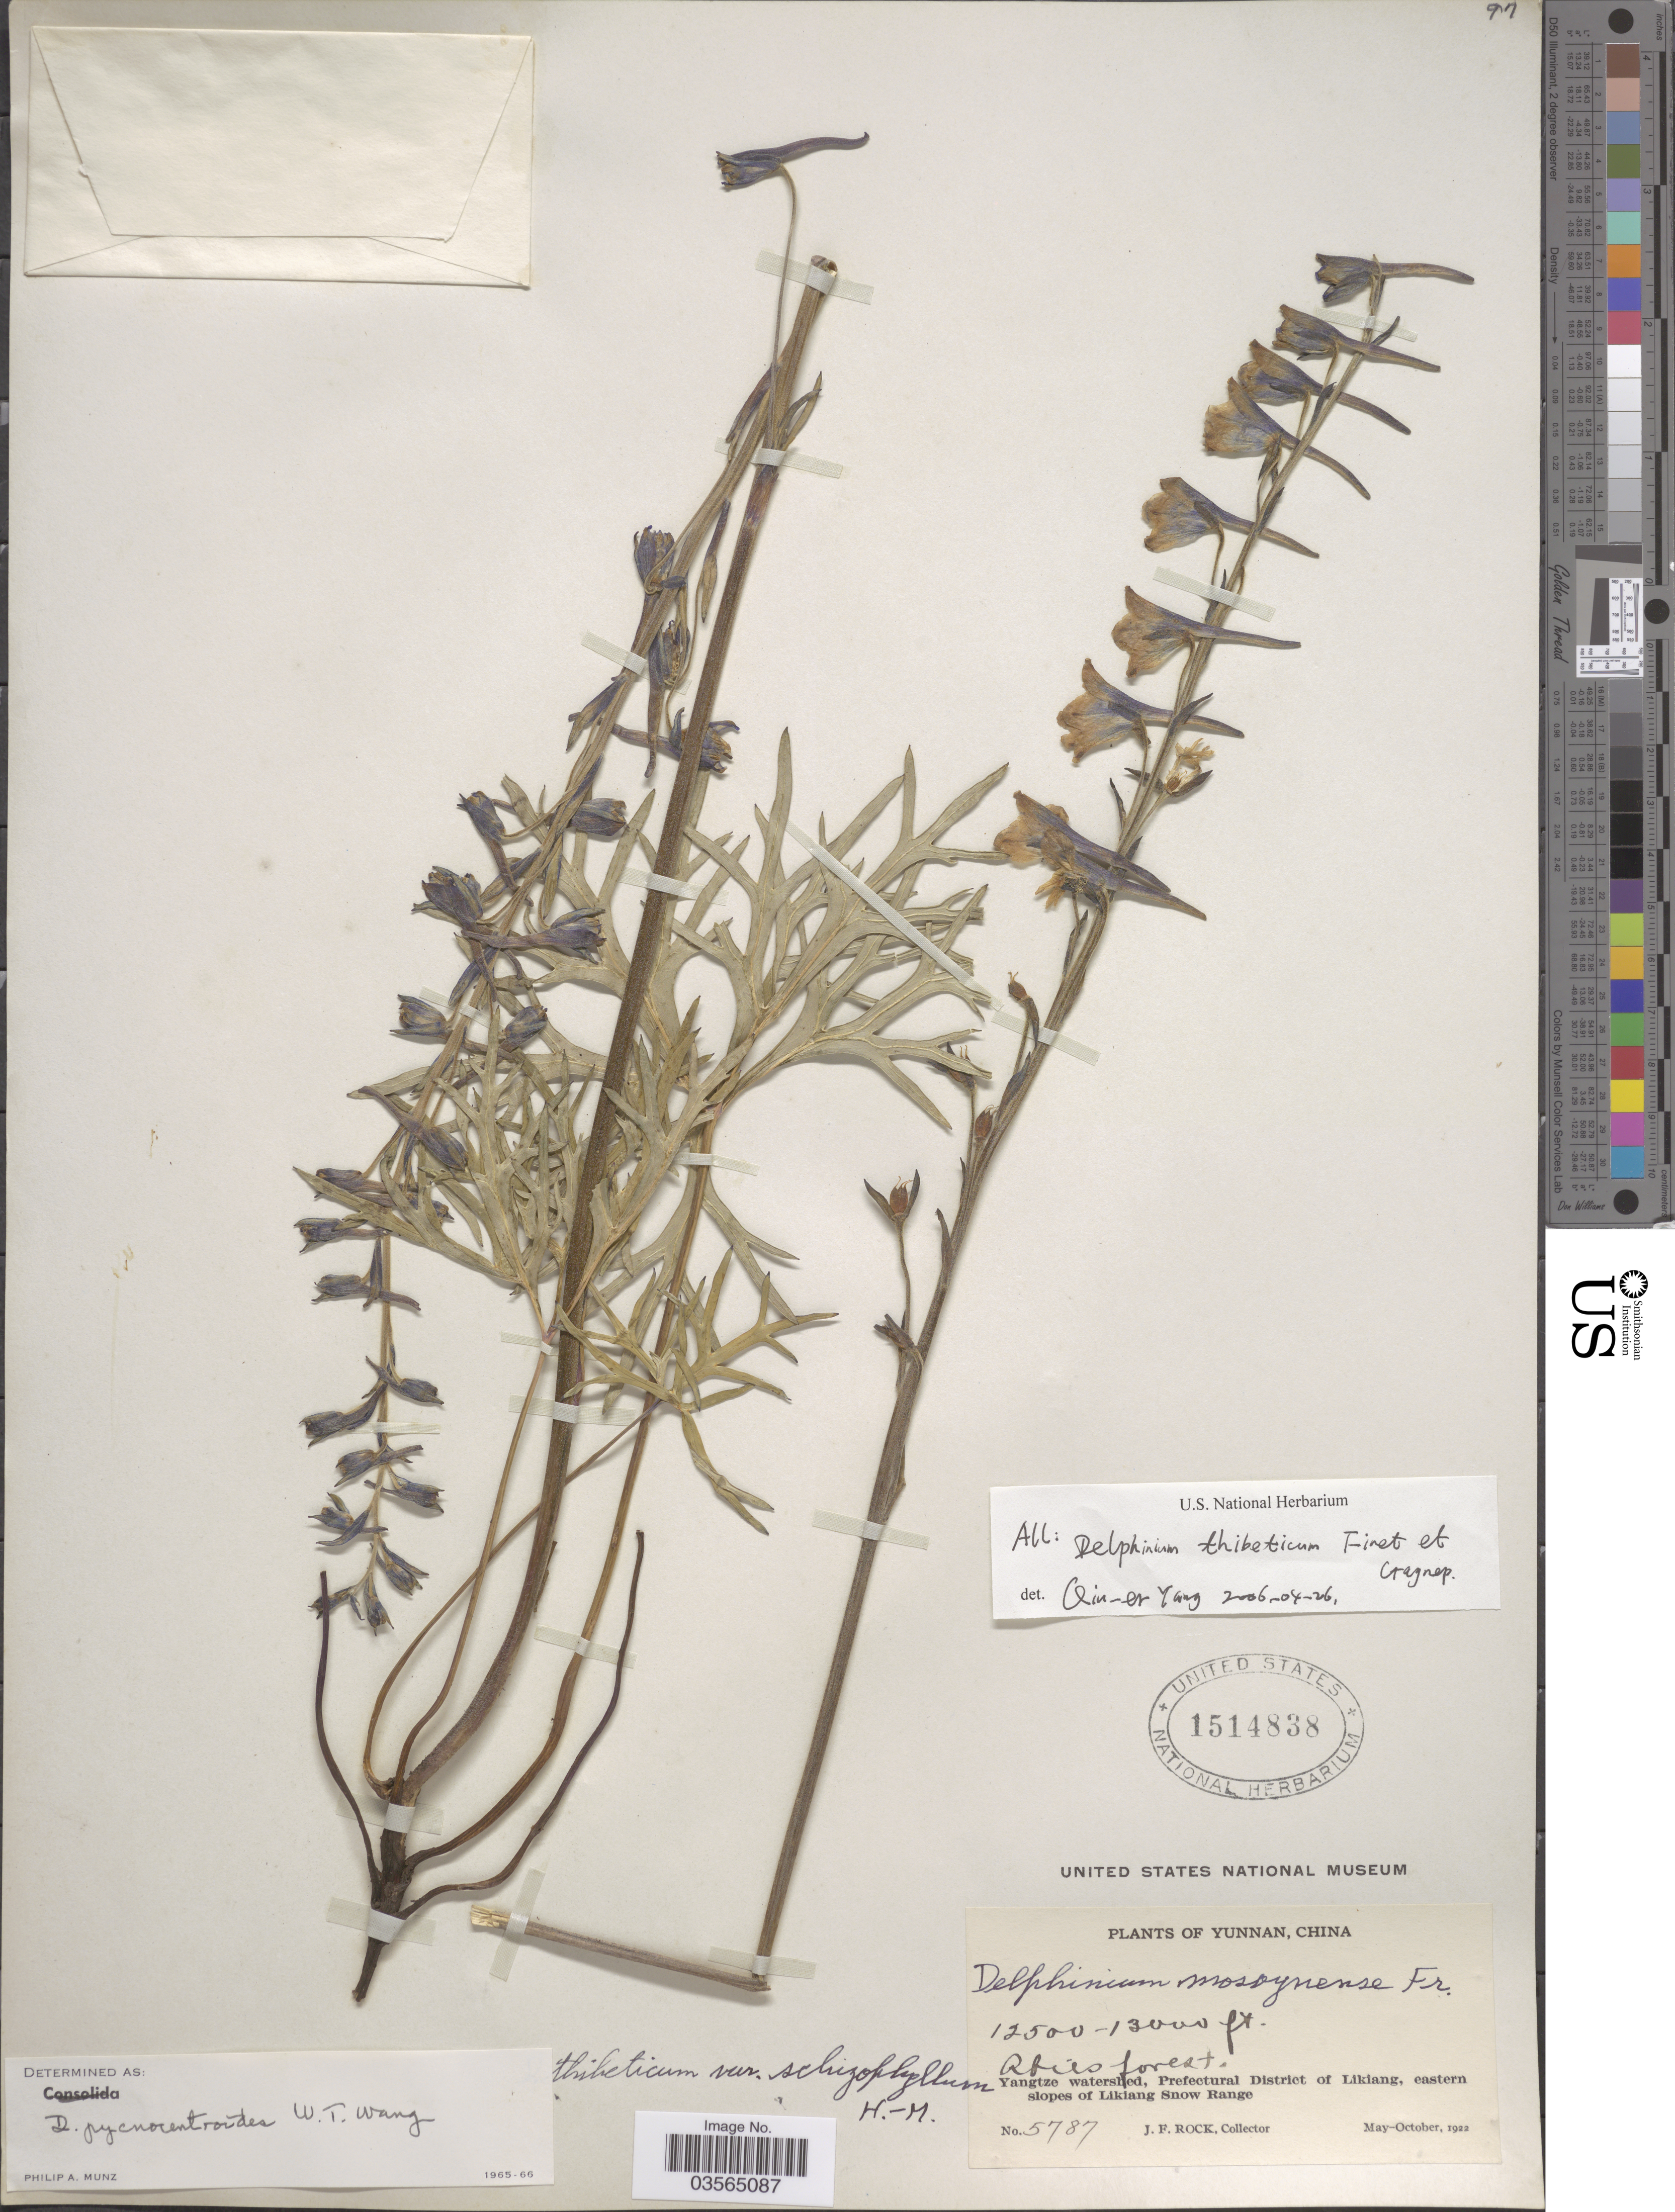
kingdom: Plantae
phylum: Tracheophyta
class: Magnoliopsida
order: Ranunculales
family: Ranunculaceae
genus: Delphinium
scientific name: Delphinium pycnocentroides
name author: W.T. Wang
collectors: J. Rock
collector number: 5787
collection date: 1922-05/1922-10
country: China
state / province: Yunnan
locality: Yangtze watershed, Prefectural District of Likiang, eastern slopes of Likiang Snow Range.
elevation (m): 3810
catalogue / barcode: US 1514838